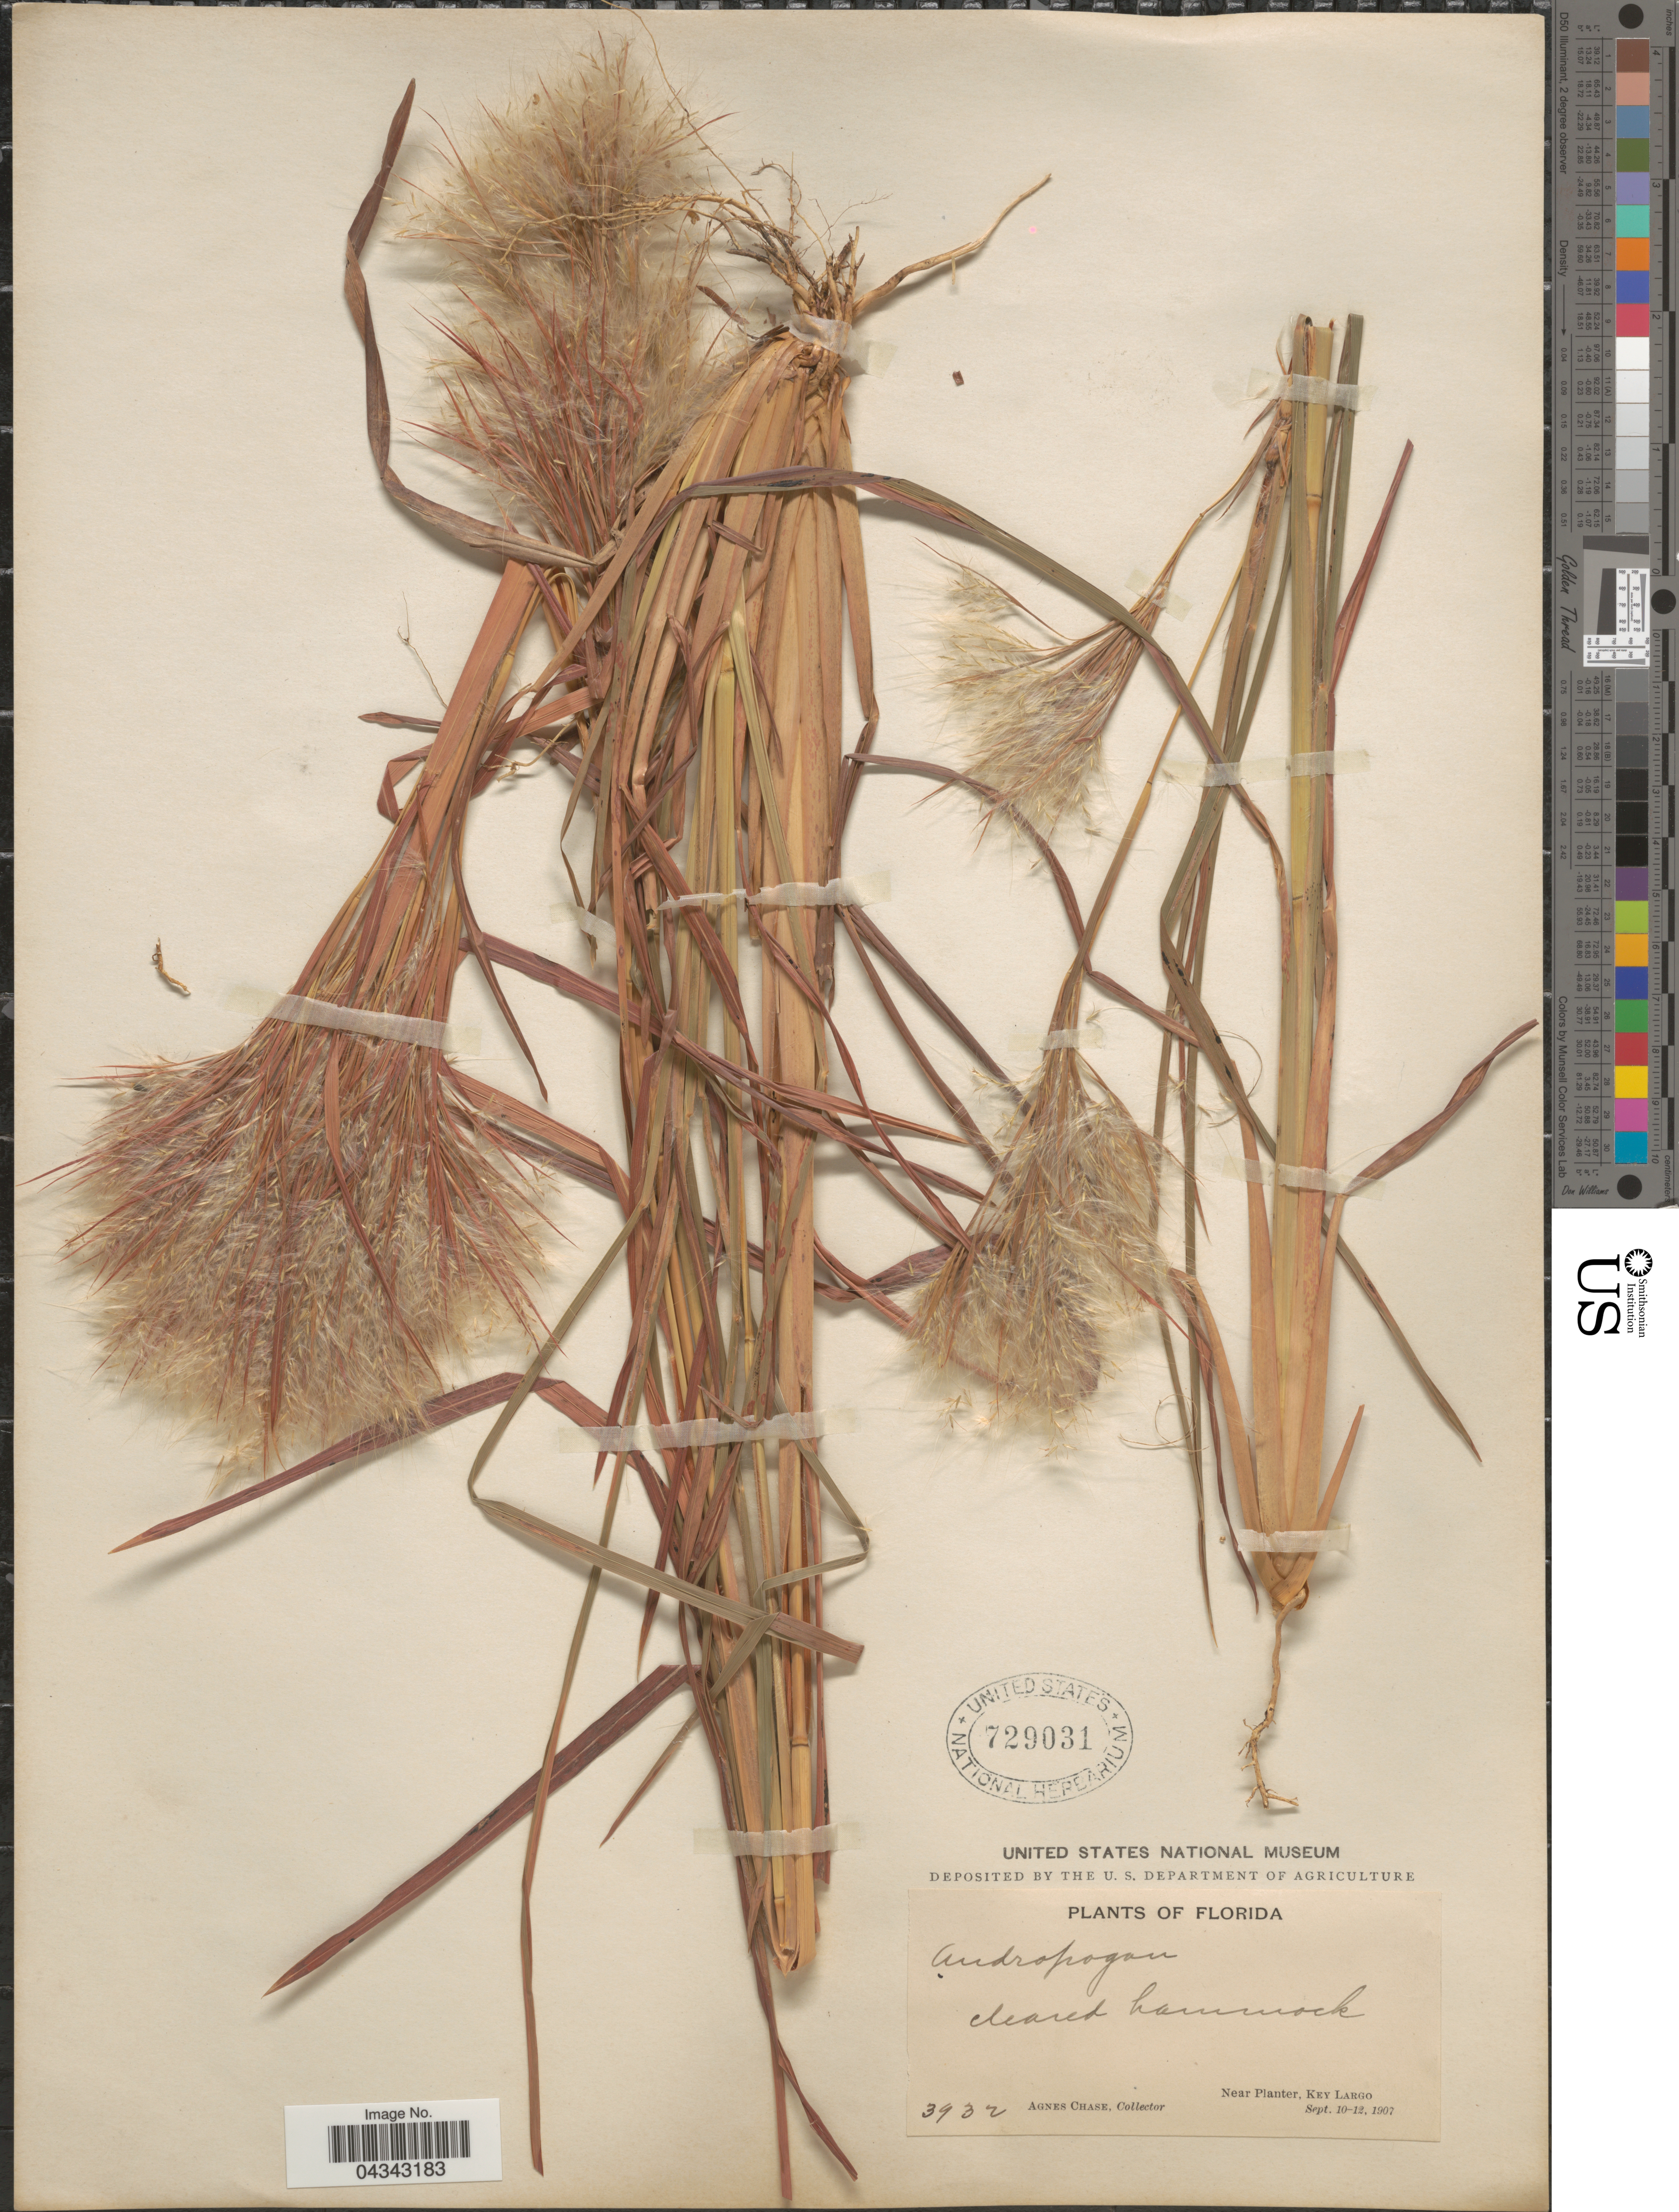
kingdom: Plantae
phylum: Tracheophyta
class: Liliopsida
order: Poales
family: Poaceae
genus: Andropogon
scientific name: Andropogon glomeratus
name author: (Walter) Britton, Stearns & Poggenb.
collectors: A. Chase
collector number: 3932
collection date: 1907-09-10/1907-09-12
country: United States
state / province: Florida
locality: Near Planter, Key Largo.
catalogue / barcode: US 729031